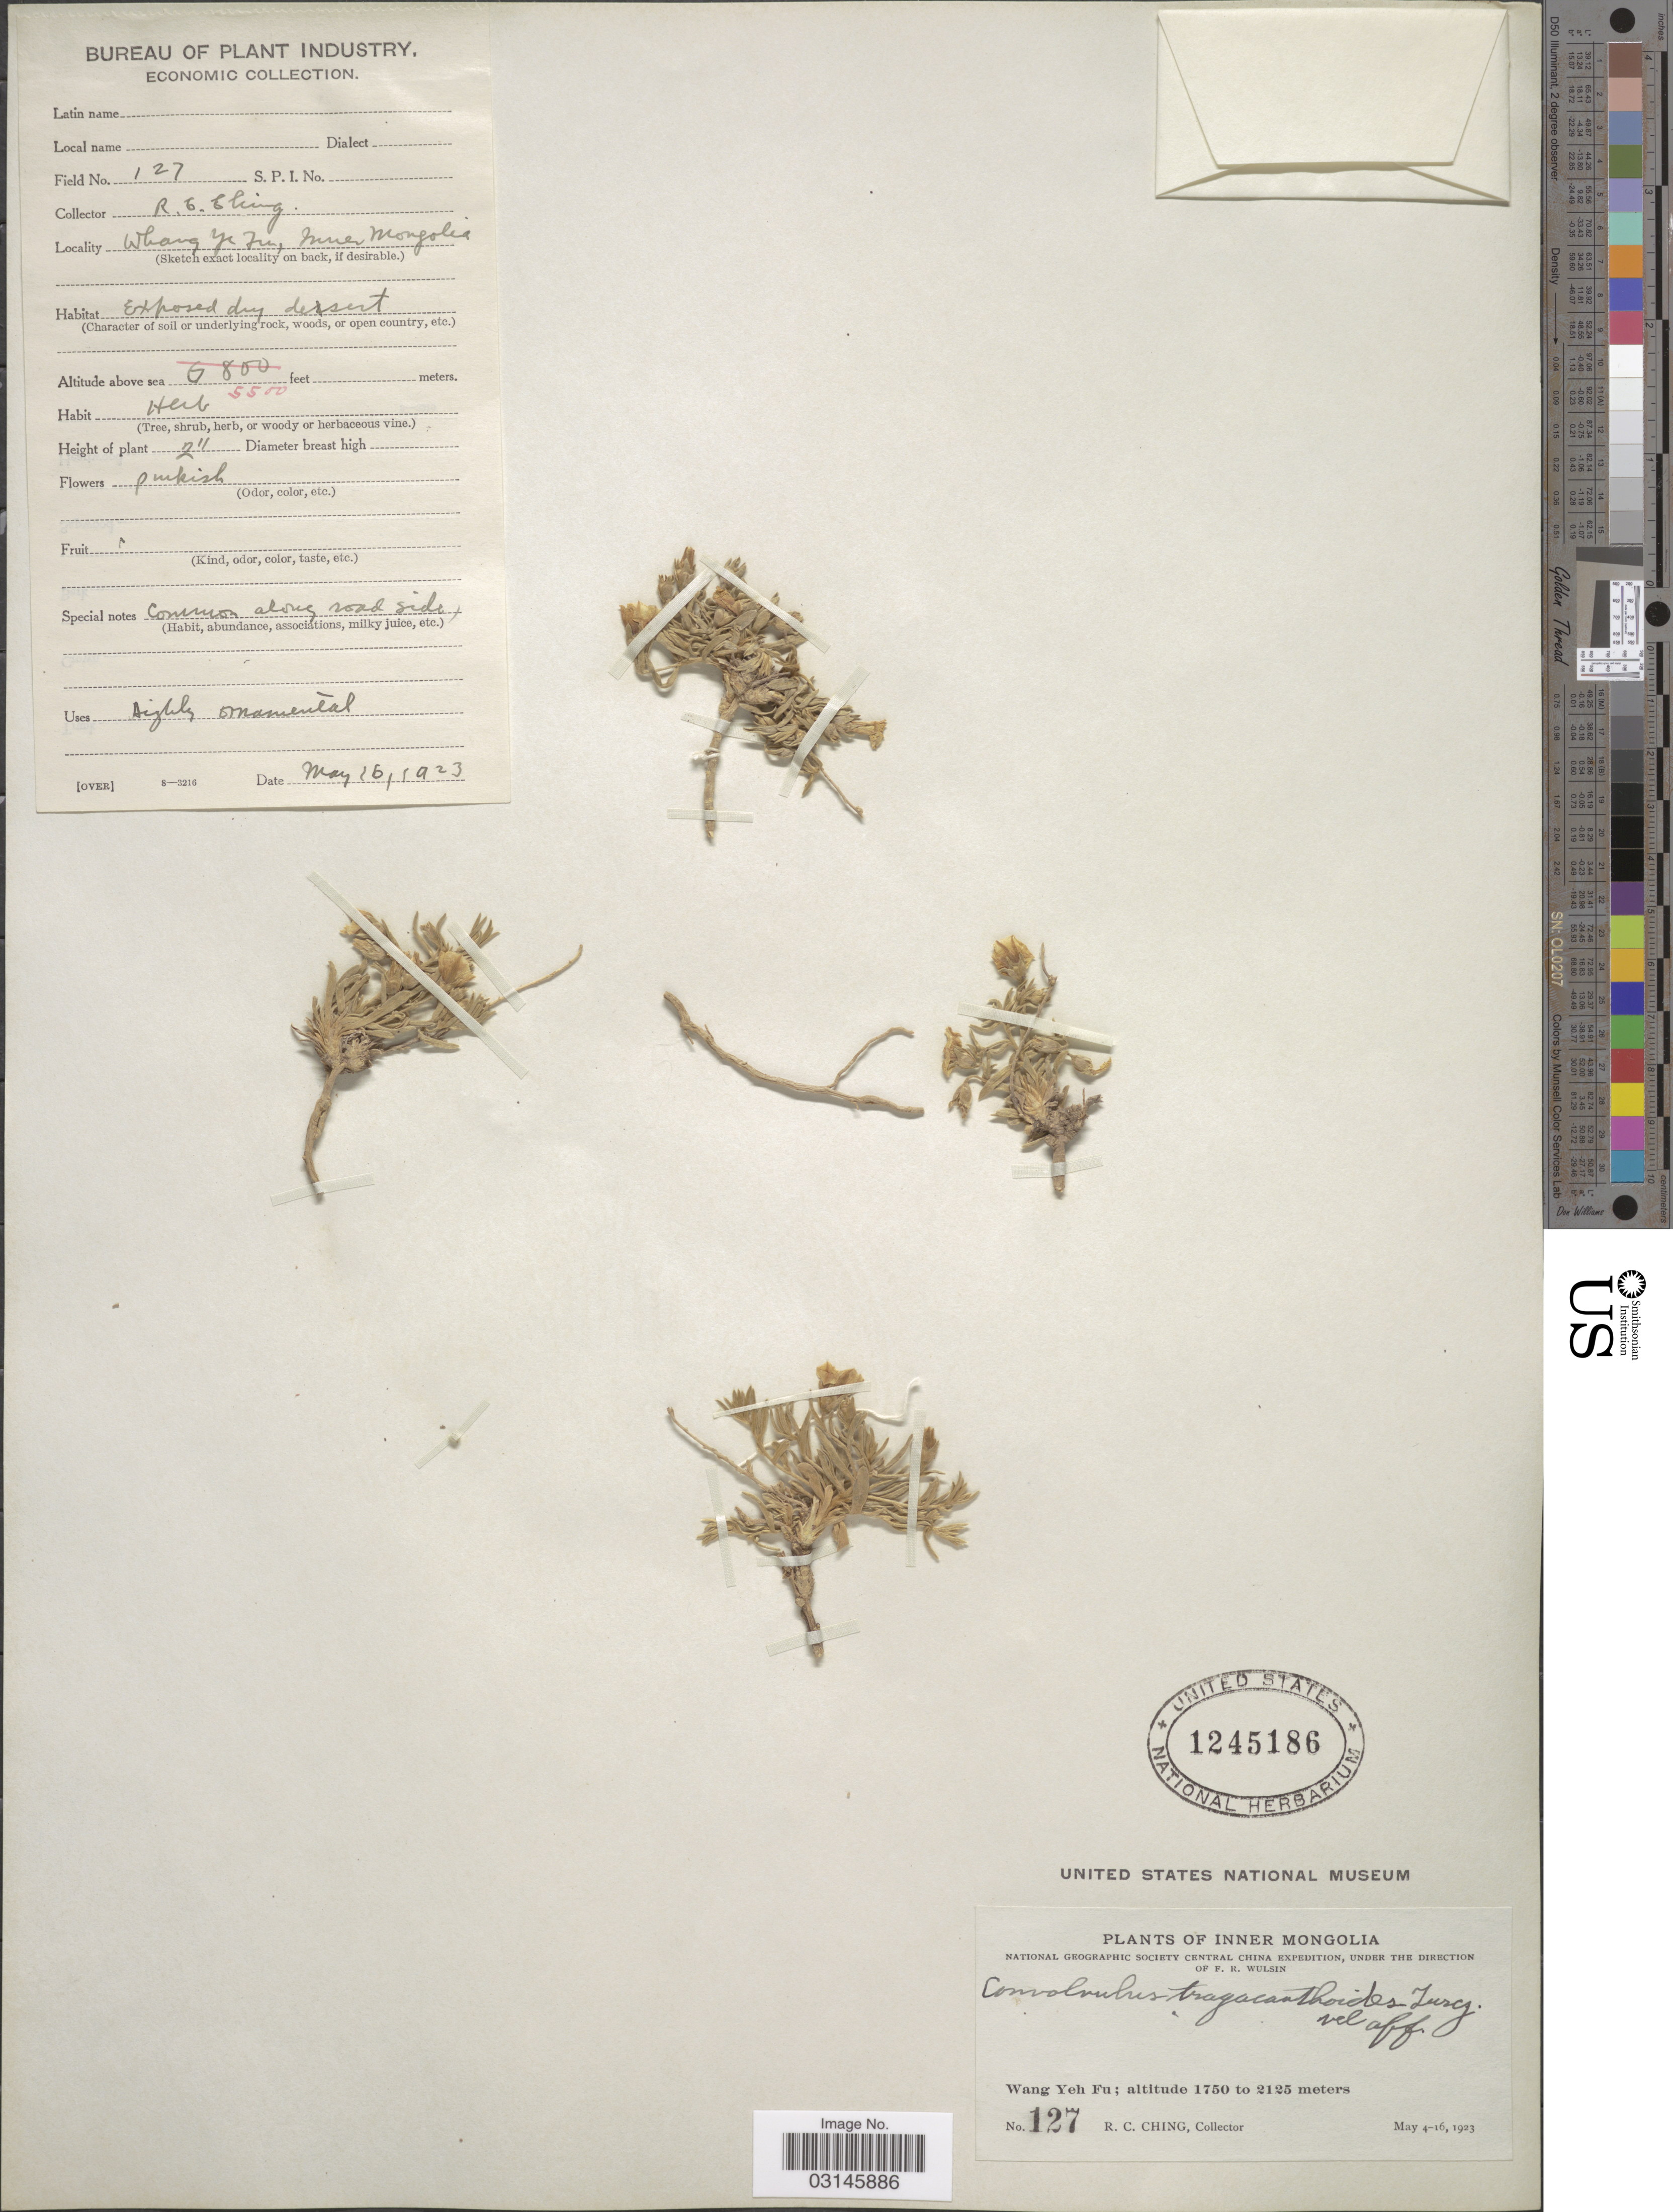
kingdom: Plantae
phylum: Tracheophyta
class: Magnoliopsida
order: Solanales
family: Convolvulaceae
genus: Convolvulus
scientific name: Convolvulus tragacanthoides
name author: Turcz.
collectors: R. C. Ching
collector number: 127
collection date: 1923-05-16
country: China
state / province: Nei Monggol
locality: Wang Yeh Fu.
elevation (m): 1676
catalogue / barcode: US 1245186